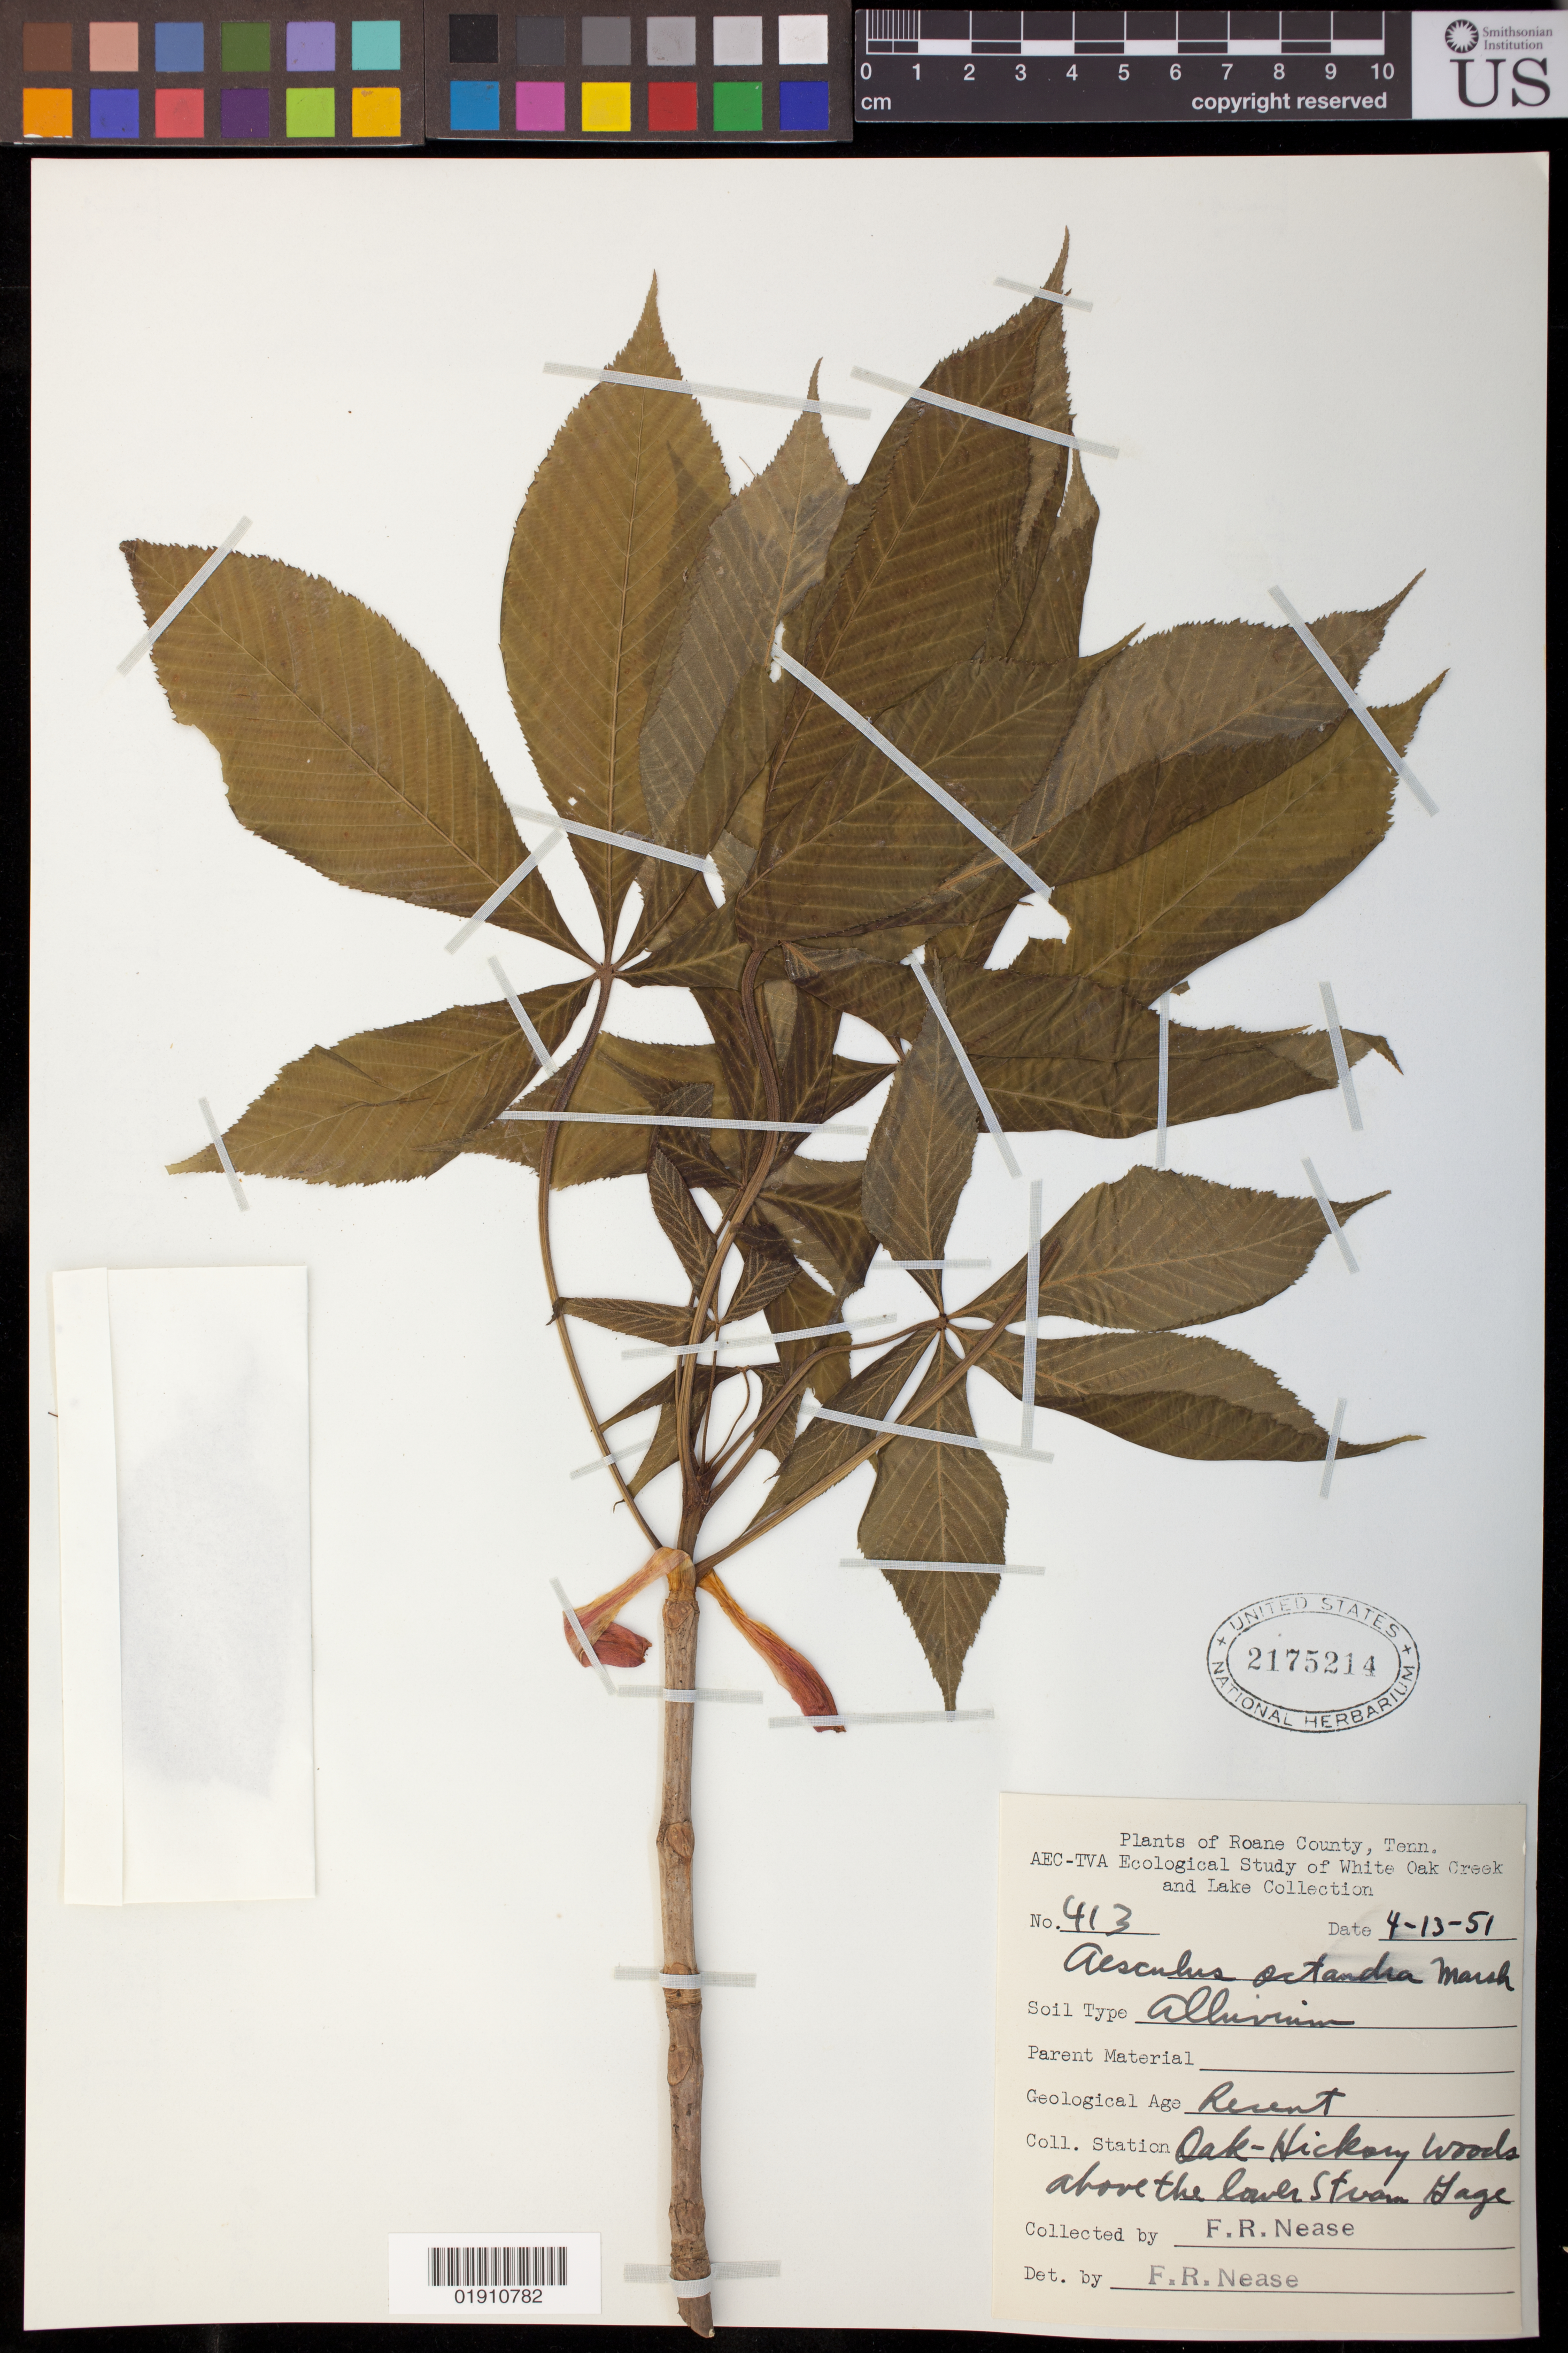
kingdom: Plantae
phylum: Tracheophyta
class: Magnoliopsida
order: Sapindales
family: Sapindaceae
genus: Aesculus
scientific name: Aesculus octandra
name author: Marshall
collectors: F. Nease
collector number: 413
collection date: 1951-04-13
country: United States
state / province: Tennessee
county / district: Roane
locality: White Oak Creek and Lake; Oak-hickory woods above the lower Stream Gage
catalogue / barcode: US 2175214